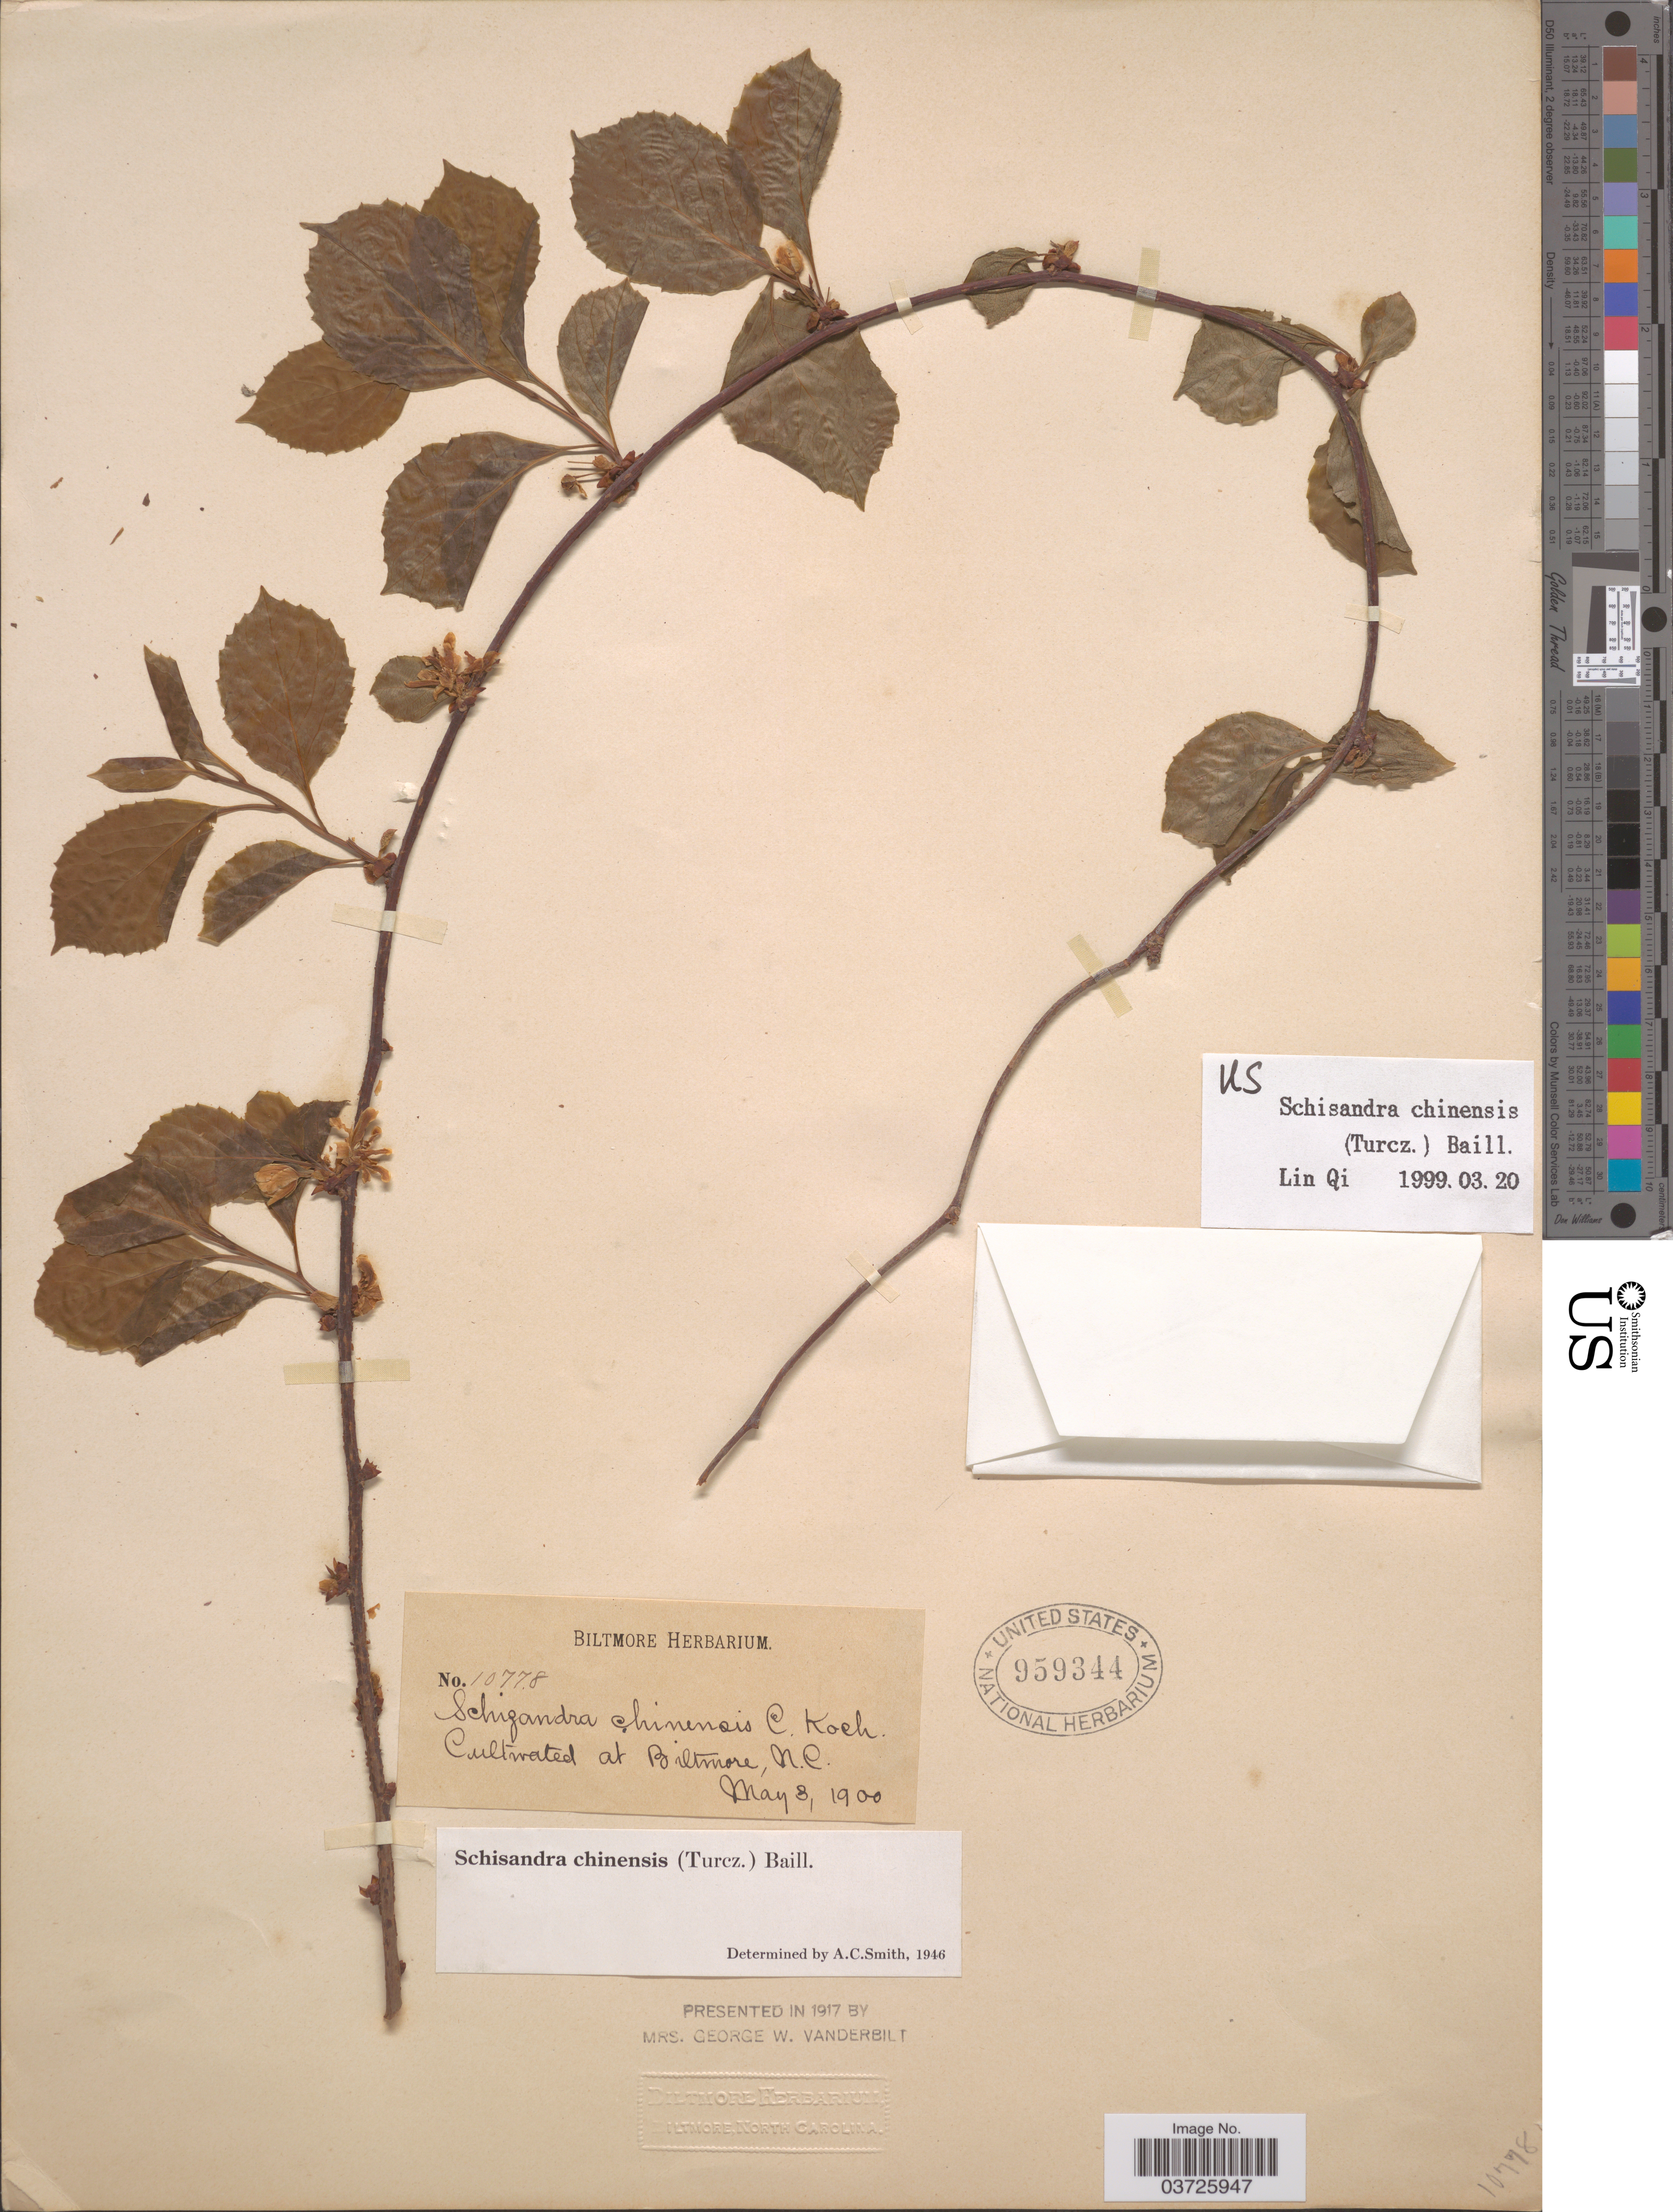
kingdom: Plantae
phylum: Tracheophyta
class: Magnoliopsida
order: Austrobaileyales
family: Schisandraceae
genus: Schisandra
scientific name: Schisandra glabra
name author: (Brickell) Rehder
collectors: ex herb. Biltmore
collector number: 10778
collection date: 1900-05-03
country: United States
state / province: North Carolina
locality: Biltmore.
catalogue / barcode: US 959344